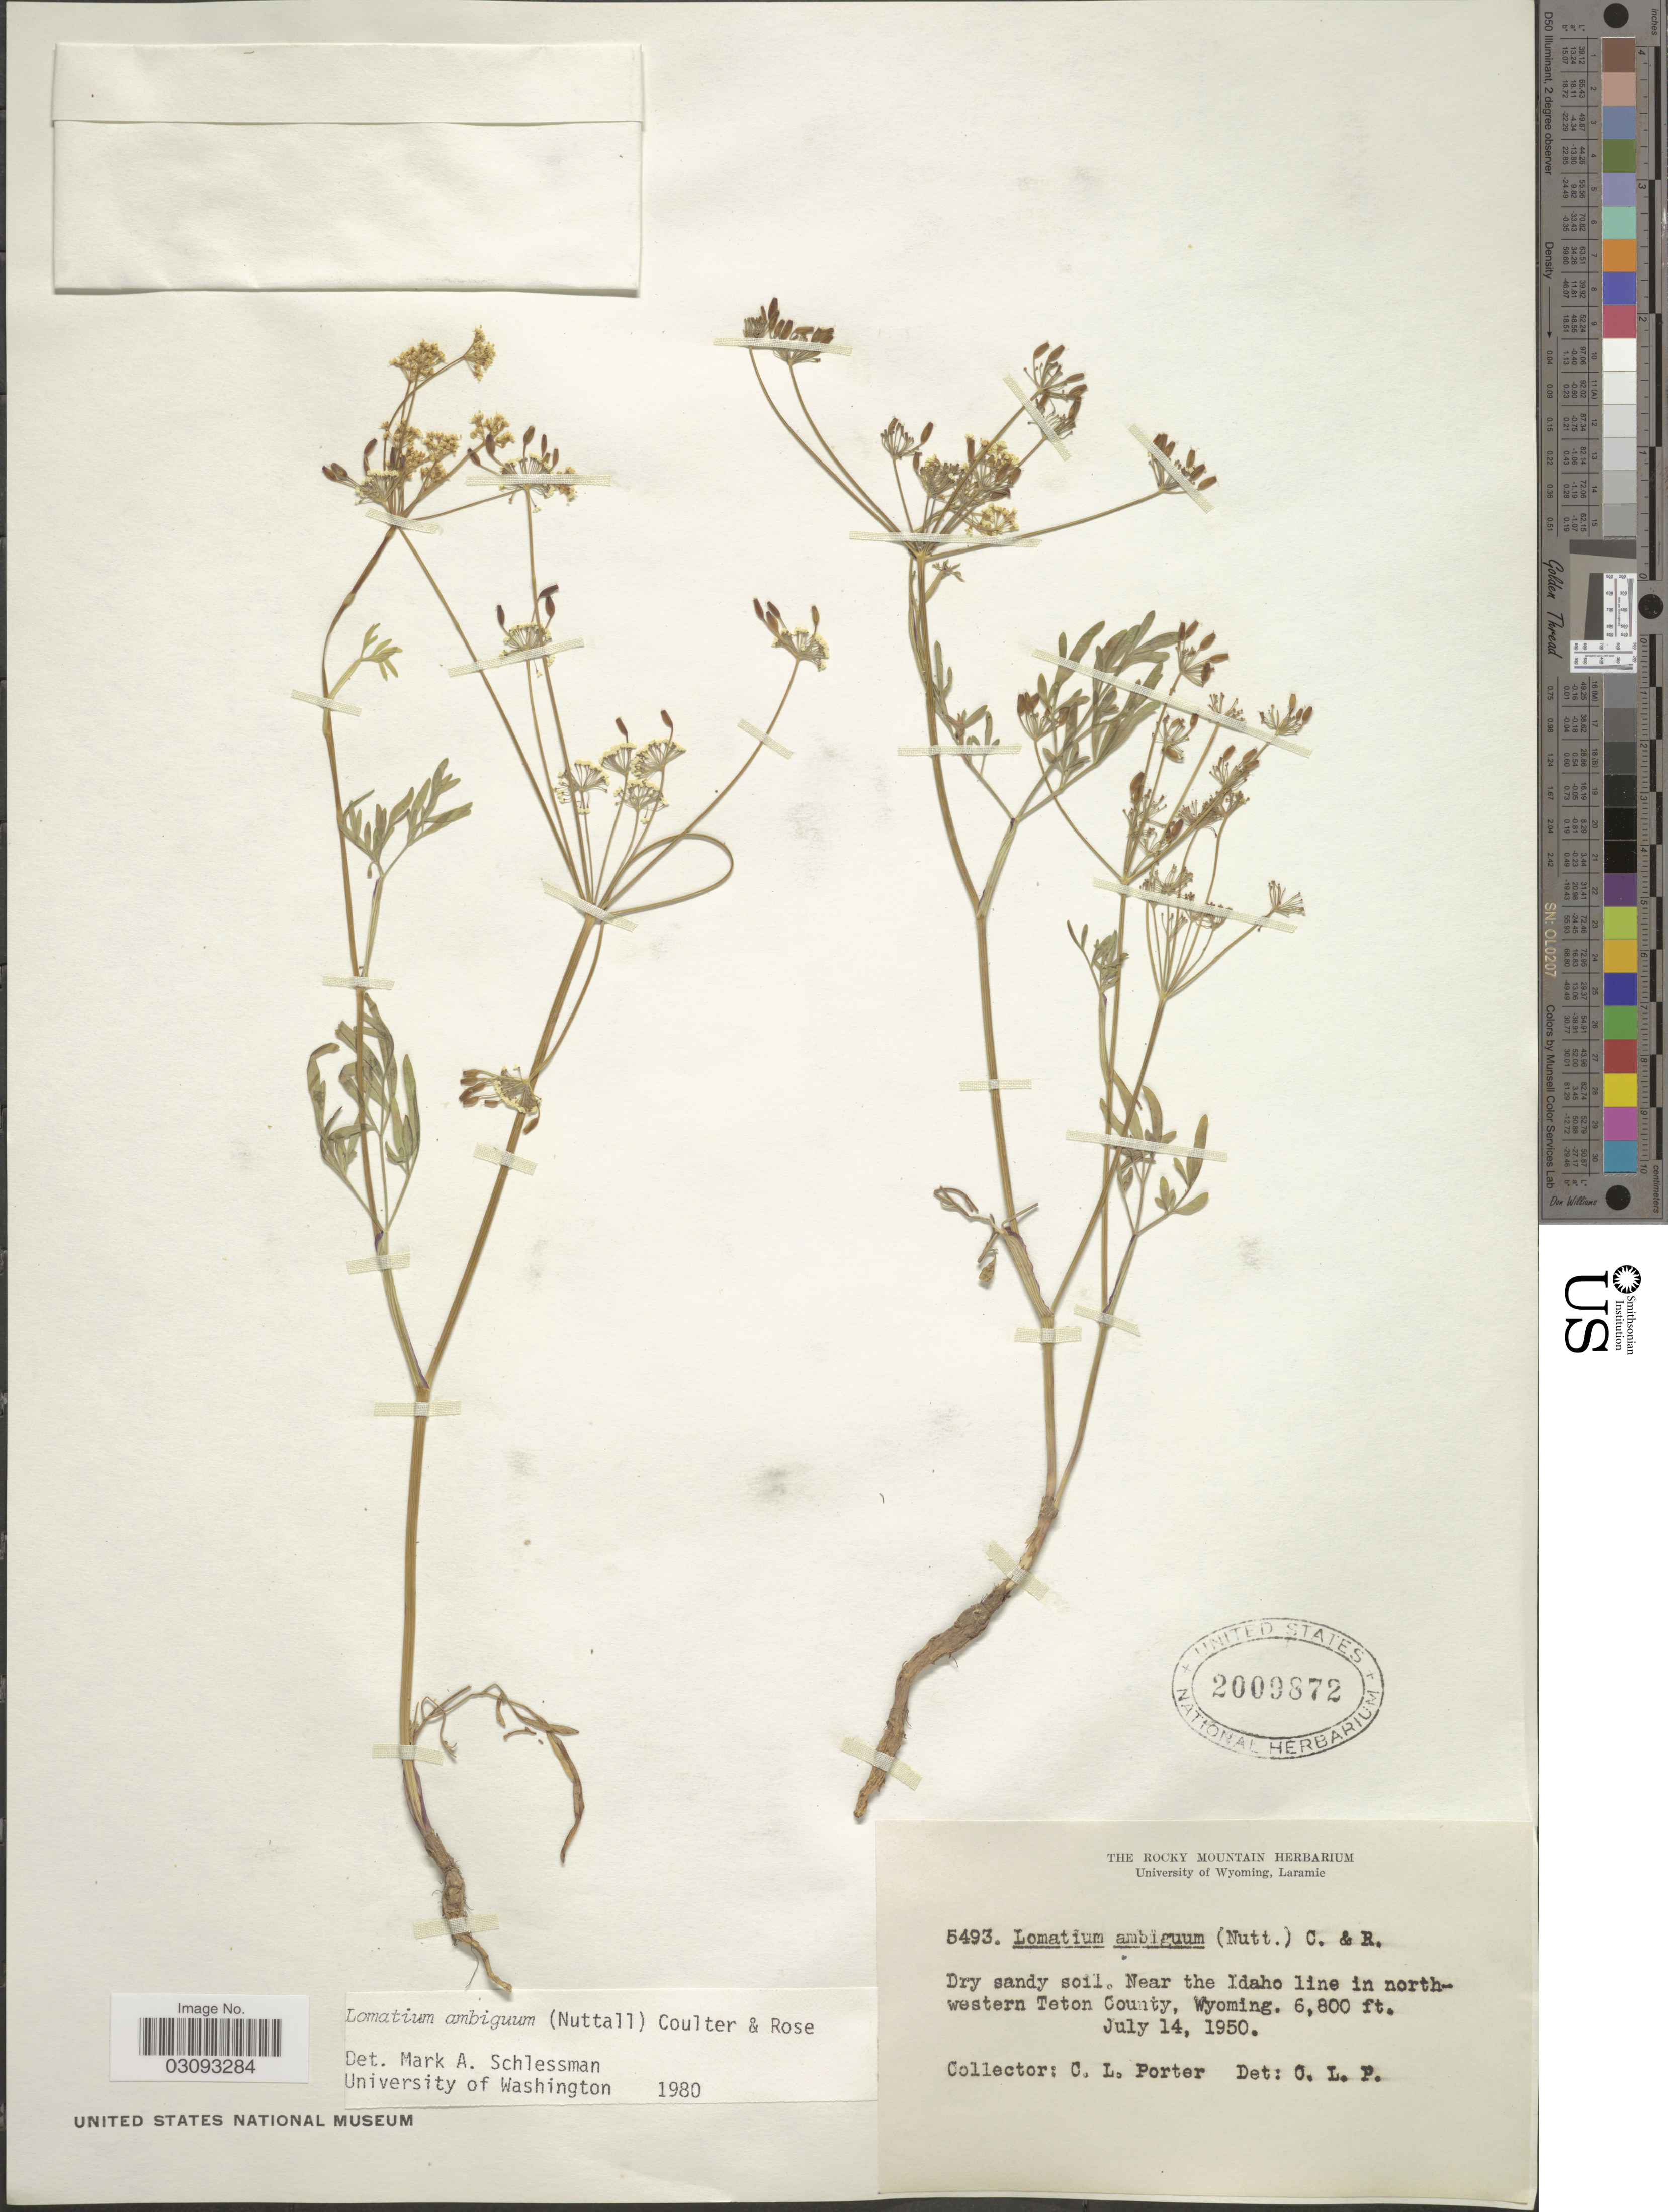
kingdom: Plantae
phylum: Tracheophyta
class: Magnoliopsida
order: Apiales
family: Apiaceae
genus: Lomatium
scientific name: Lomatium ambiguum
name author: (Nutt.) Coult. & Rose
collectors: C. L. Porter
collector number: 5493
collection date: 1950-07-14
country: United States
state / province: Idaho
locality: Near the Idaho line in north-western Teton County.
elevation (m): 2073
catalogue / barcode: US 2009872